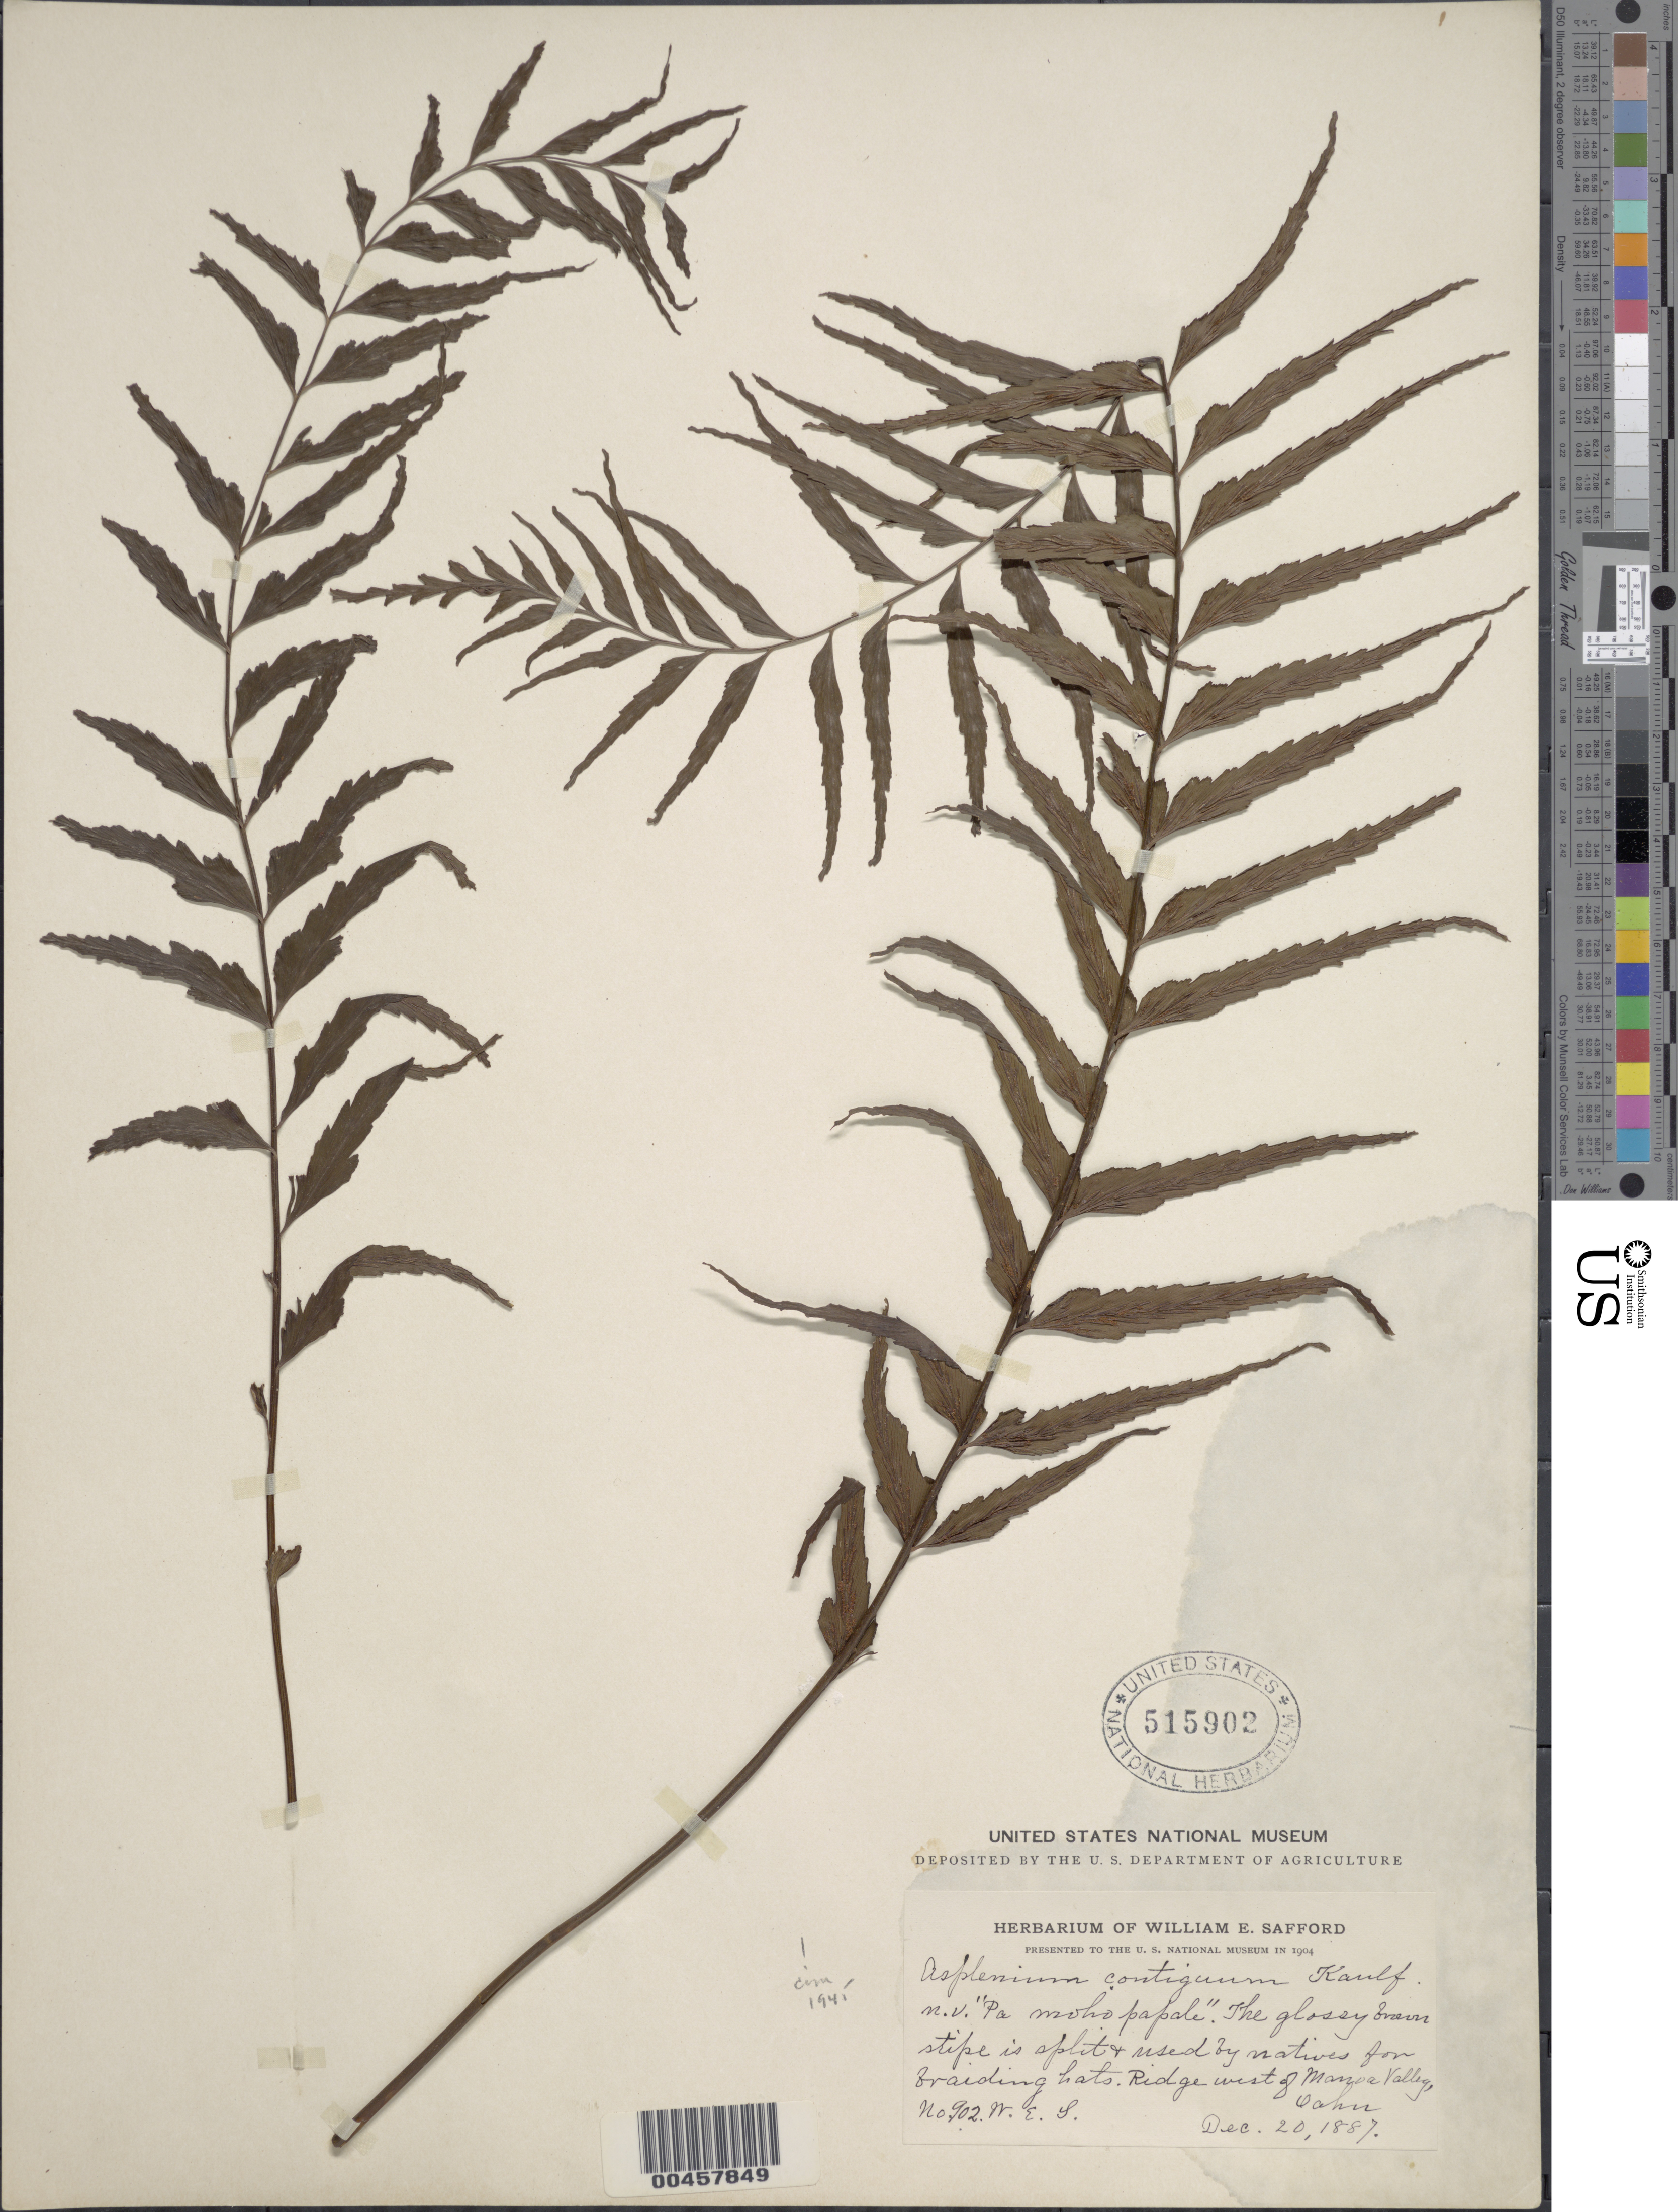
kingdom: Plantae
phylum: Tracheophyta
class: Polypodiopsida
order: Polypodiales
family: Aspleniaceae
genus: Asplenium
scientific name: Asplenium contiguum var. contiguum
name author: Kaulf.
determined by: Wagner, W. L., (BOT), Smithsonian Institution - National Museum of Natural History (UNITED STATES)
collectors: W. E. Safford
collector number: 902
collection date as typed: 20 Dec 1887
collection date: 1887-12-20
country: United States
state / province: Hawaii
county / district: Honolulu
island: Oahu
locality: Ridge west of Manoa Valley, Oahu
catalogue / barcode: US 515902